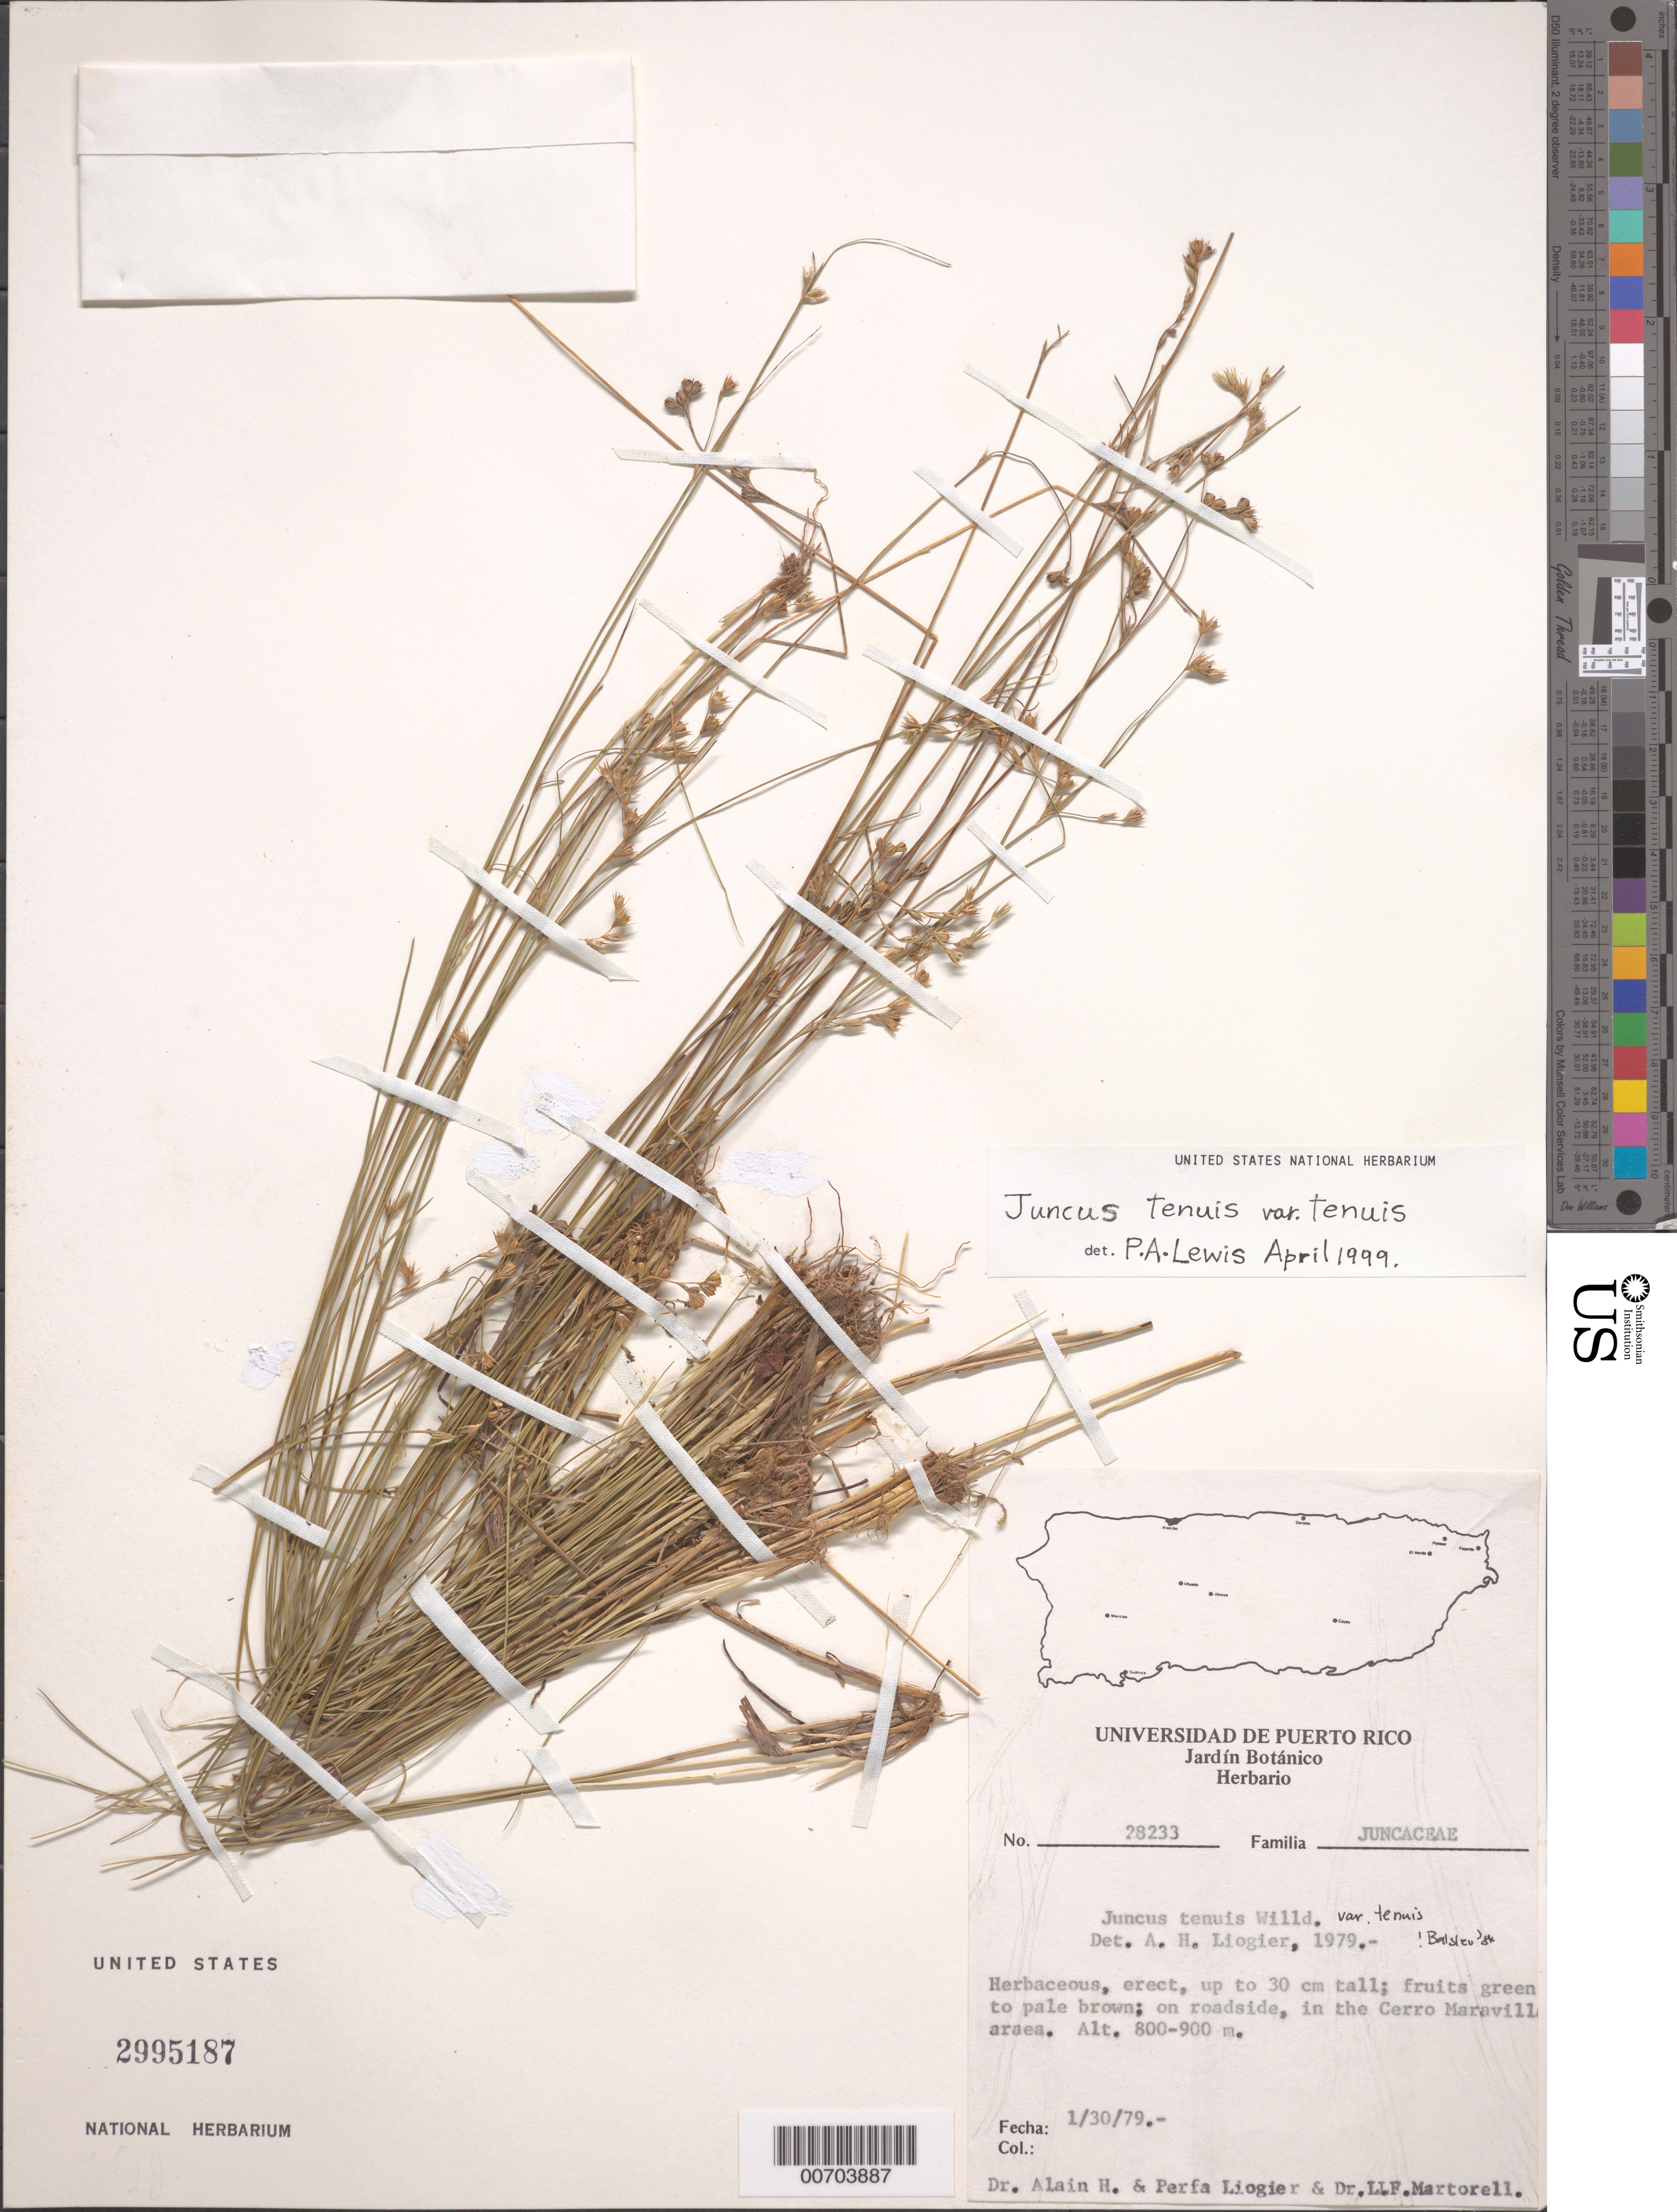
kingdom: Plantae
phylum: Tracheophyta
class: Liliopsida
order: Poales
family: Juncaceae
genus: Juncus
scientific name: Juncus tenuis var. tenuis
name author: Willd.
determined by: Lewis, P. A., (US), NMNH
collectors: A. H. Liogier, M. P. Liogier & L. Martorell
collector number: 28233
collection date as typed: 30 Jan 1979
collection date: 1979-01-30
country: Puerto Rico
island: Greater Antilles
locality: Cerro Maravilla, vic of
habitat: roadside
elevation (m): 800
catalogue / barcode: US 2995187